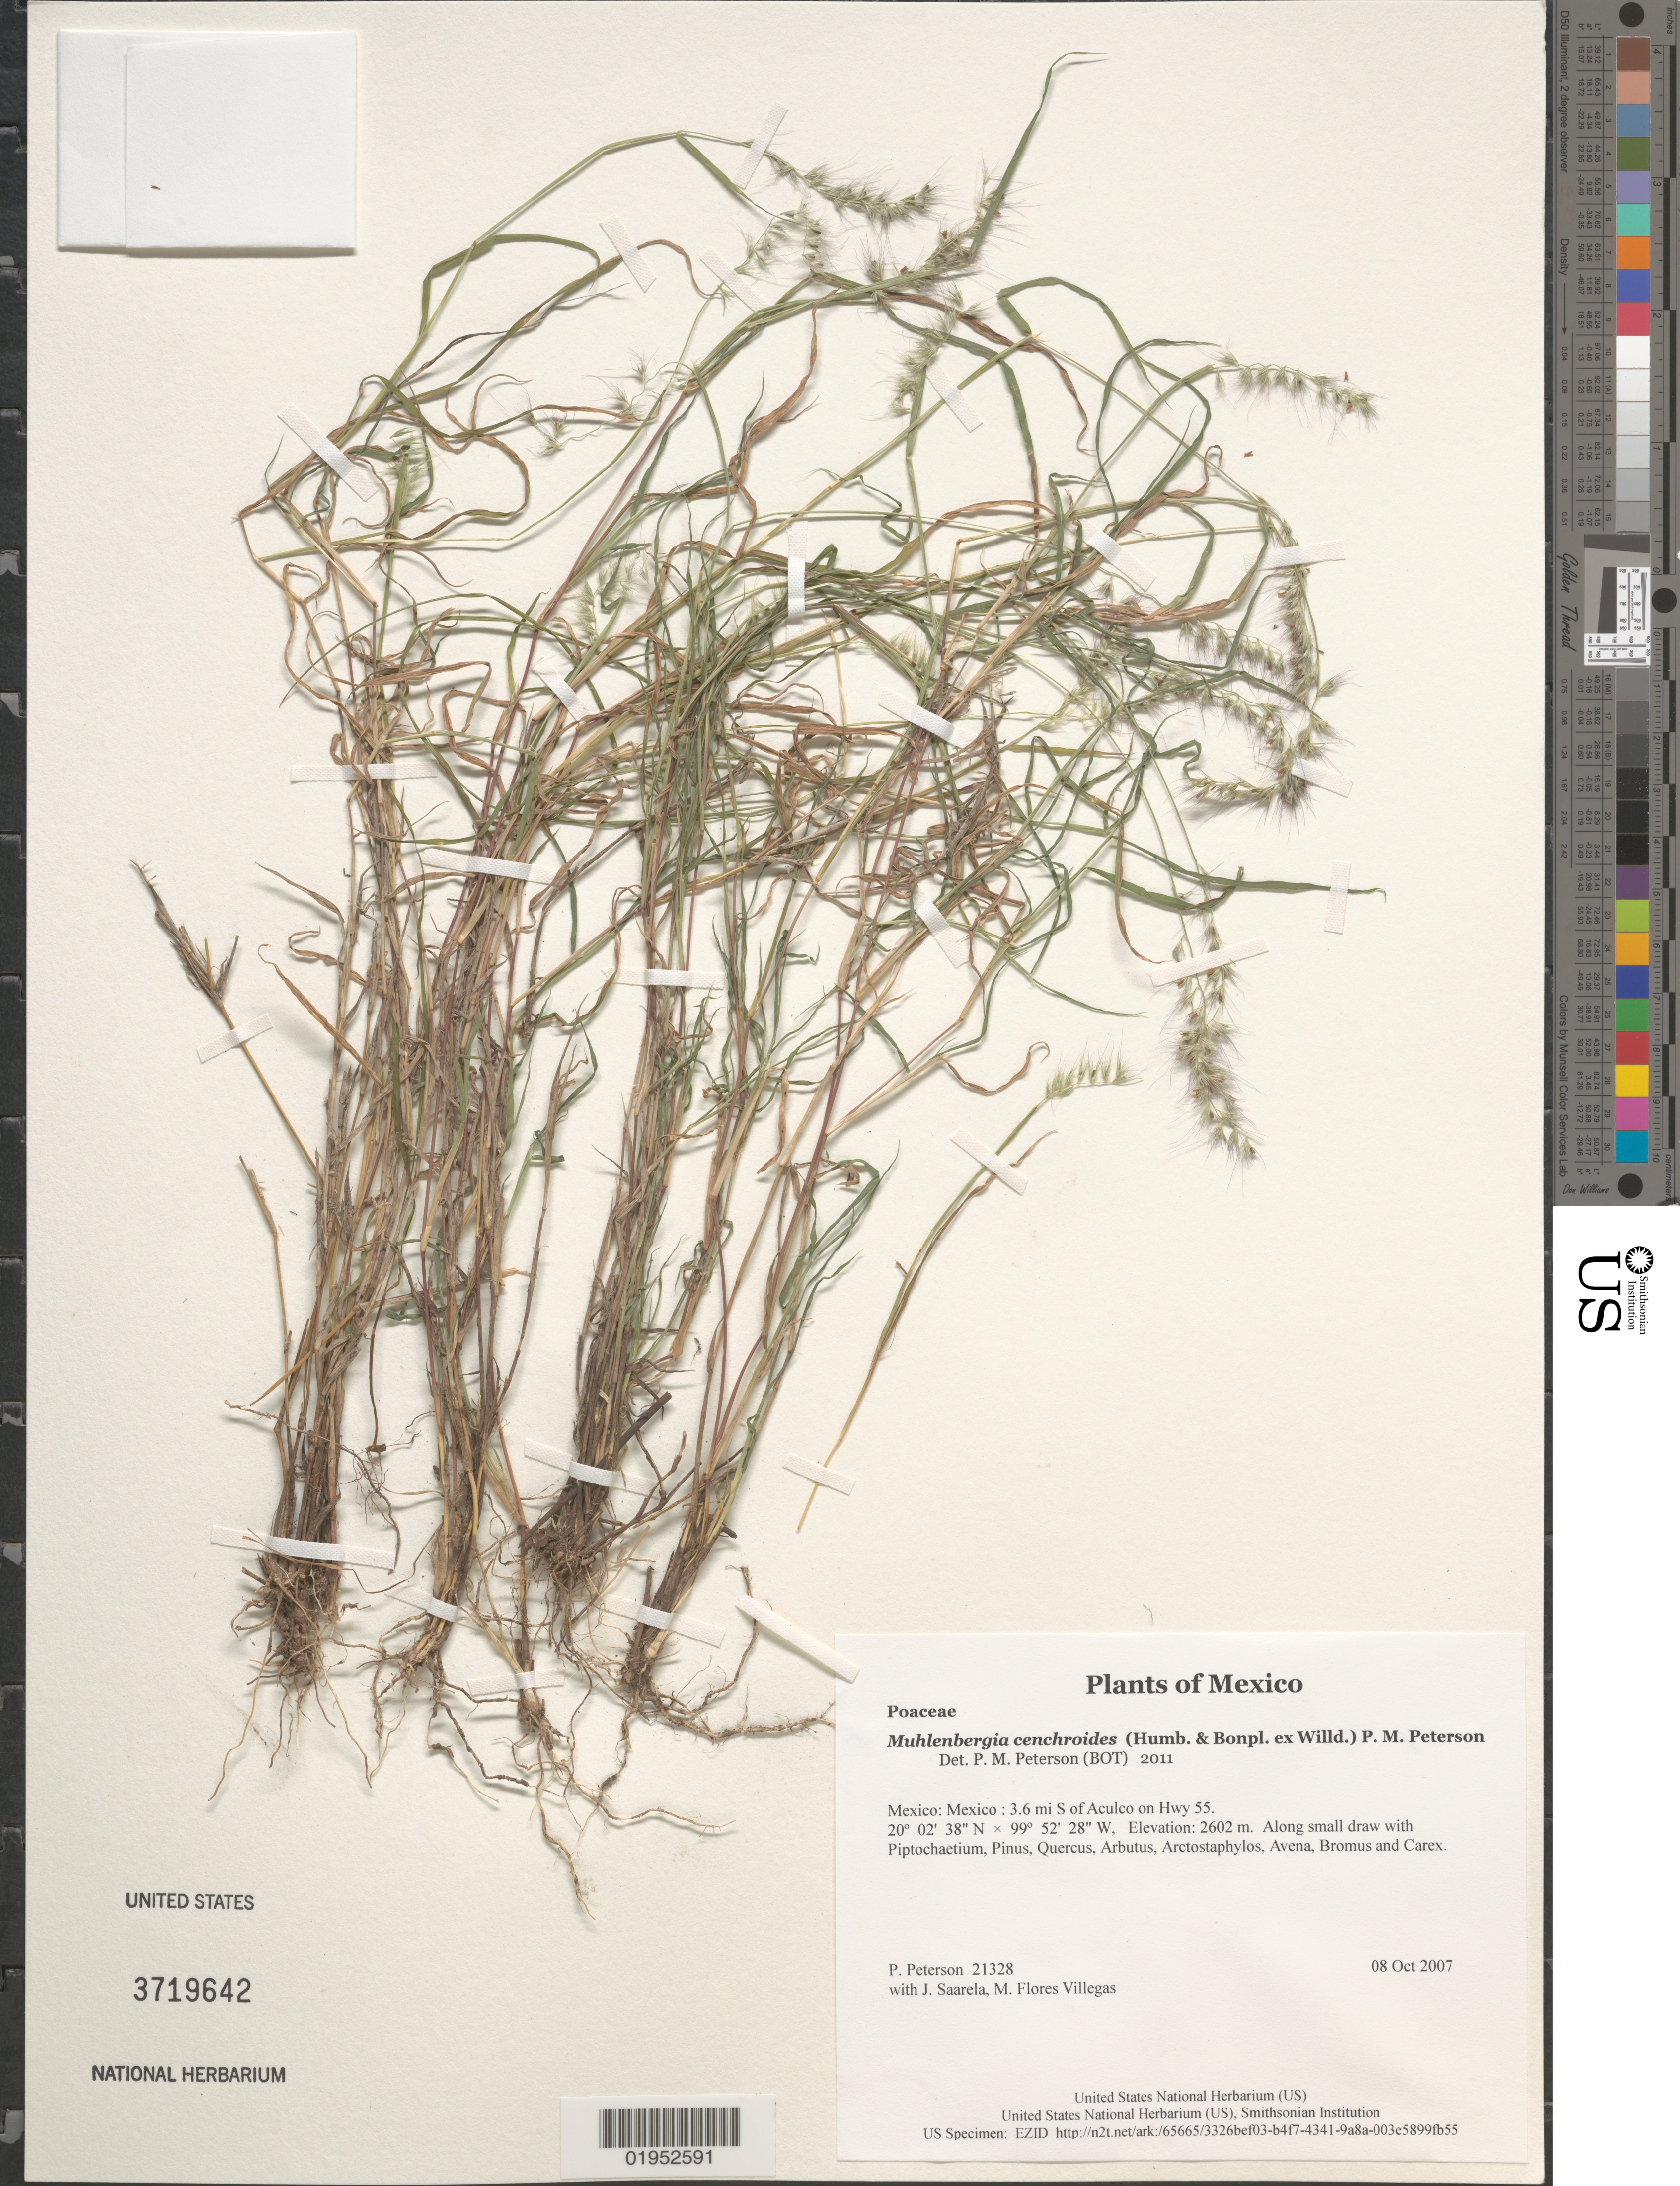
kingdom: Plantae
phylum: Tracheophyta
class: Liliopsida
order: Poales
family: Poaceae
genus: Muhlenbergia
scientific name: Muhlenbergia cenchroides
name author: (Humb. & Bonpl. ex Willd.) P.M. Peterson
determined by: Peterson, Paul M., (BOT), Smithsonian Institution - National Museum of Natural History (UNITED STATES)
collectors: P. M. Peterson, J. Saarela & M. Flores Villegas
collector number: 21328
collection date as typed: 08 Oct 2007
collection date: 2007-10-08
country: Mexico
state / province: México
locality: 3.6 mi S of Aculco on Hwy 55.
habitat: Along small draw with Piptochaetium, Pinus, Quercus, Arbutus, Arctostaphylos, Avena, Bromus and Carex.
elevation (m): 2602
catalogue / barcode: US 3719642